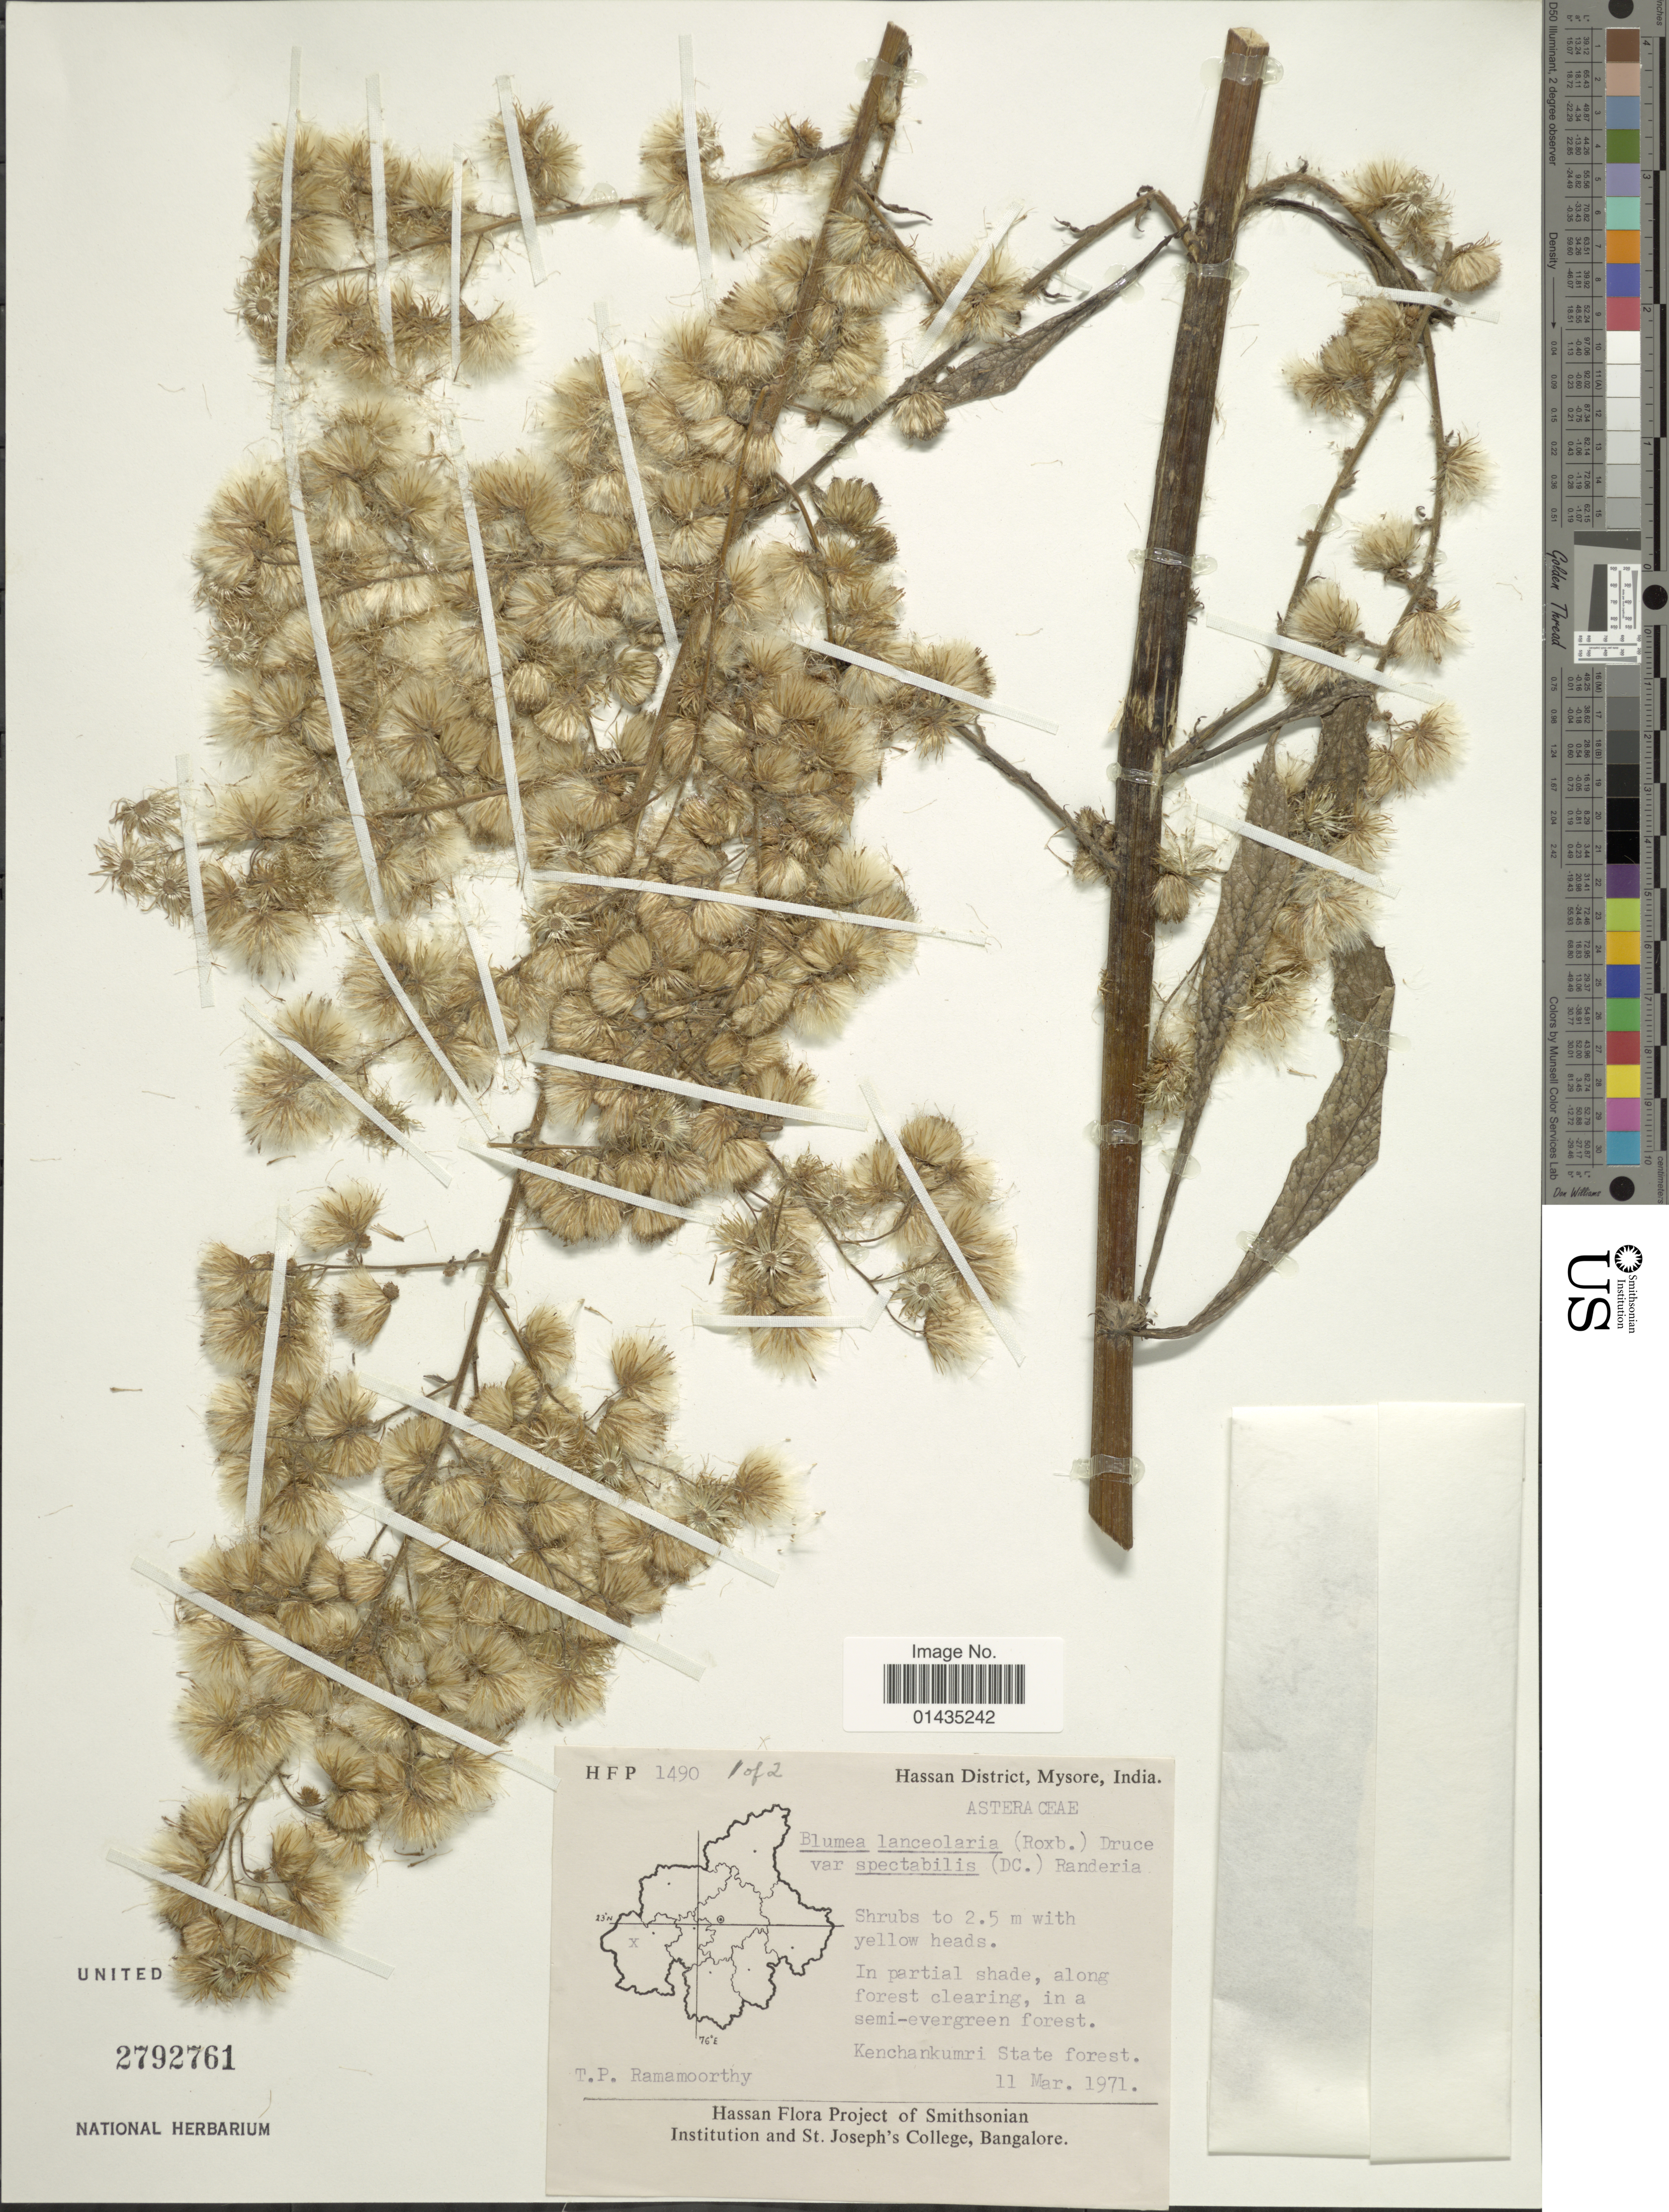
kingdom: Plantae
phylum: Tracheophyta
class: Magnoliopsida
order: Asterales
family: Asteraceae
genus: Blumea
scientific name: Blumea lanceolaria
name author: (Roxb.) Druce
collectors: T. P. Ramamoorthy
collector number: HFP1490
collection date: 1971-03-11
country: India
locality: Hassan District, Mysore, Kenchankumri State forest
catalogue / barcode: US 2792761